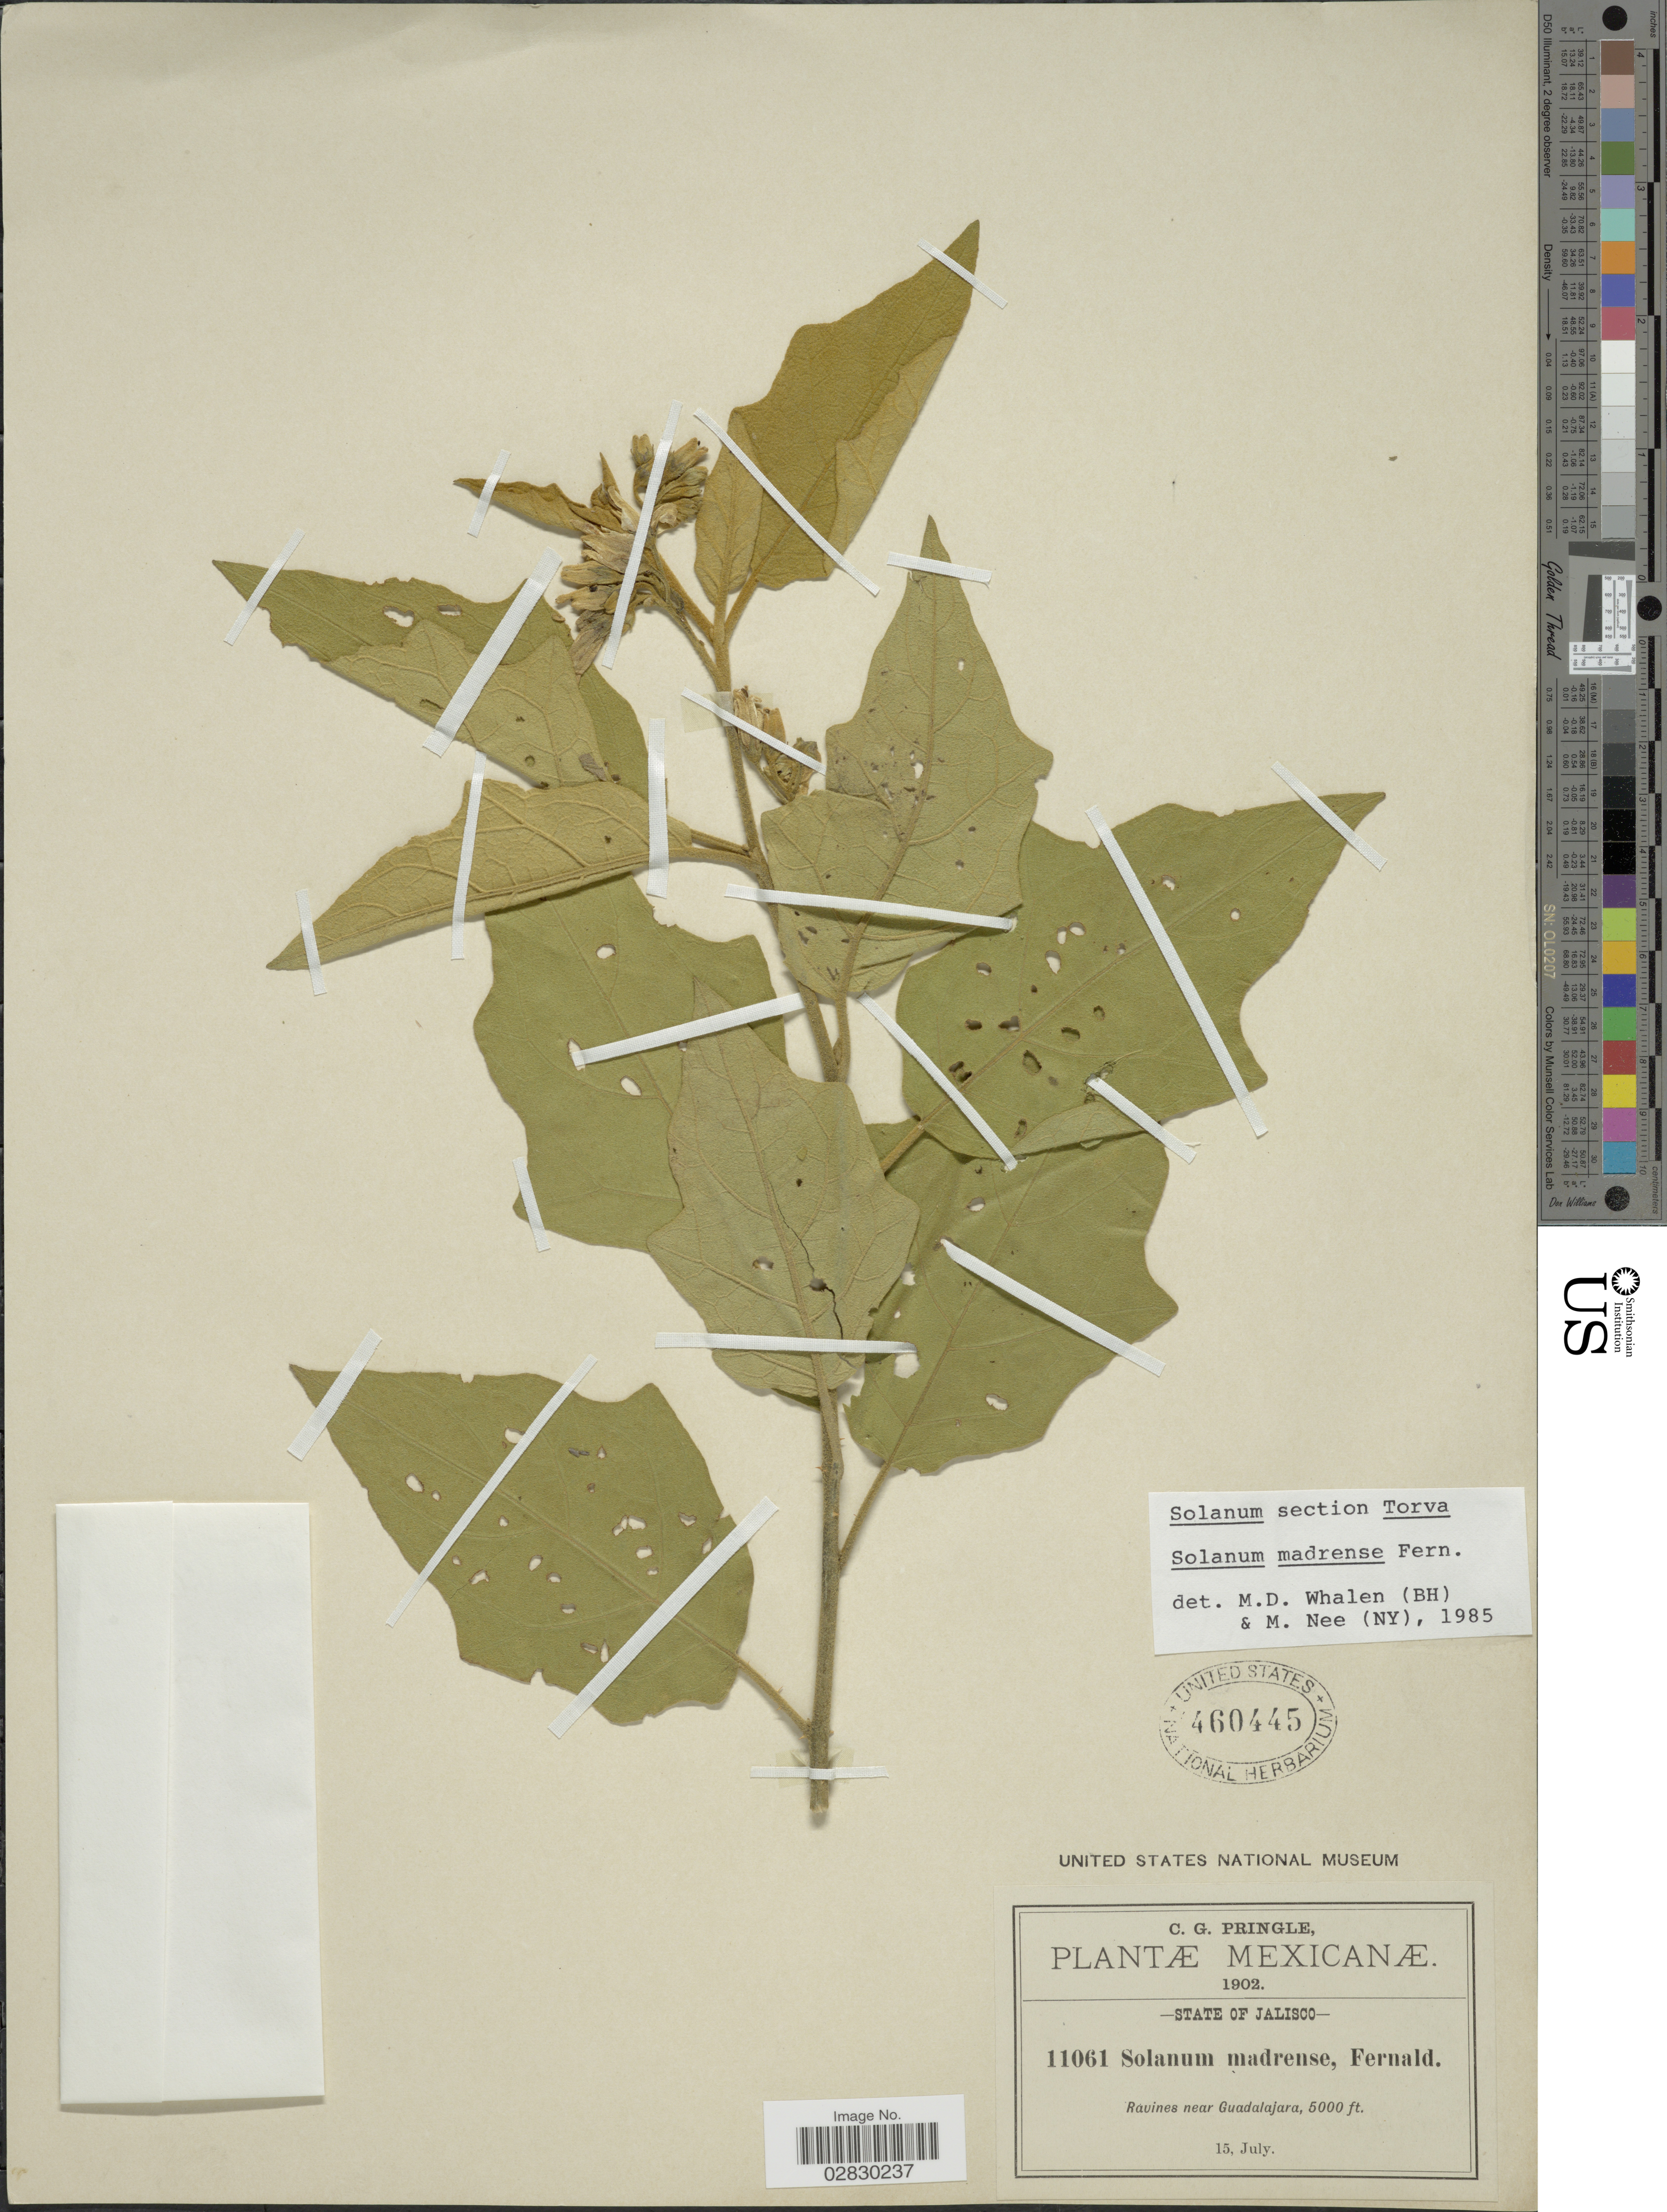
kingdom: Plantae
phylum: Tracheophyta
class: Magnoliopsida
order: Solanales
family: Solanaceae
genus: Solanum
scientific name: Solanum madrense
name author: Fernald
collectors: C. G. Pringle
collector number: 11061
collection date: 1902-07-15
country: Mexico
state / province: Jalisco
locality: Ravines near Guadalajara.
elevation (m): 1524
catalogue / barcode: US 460445